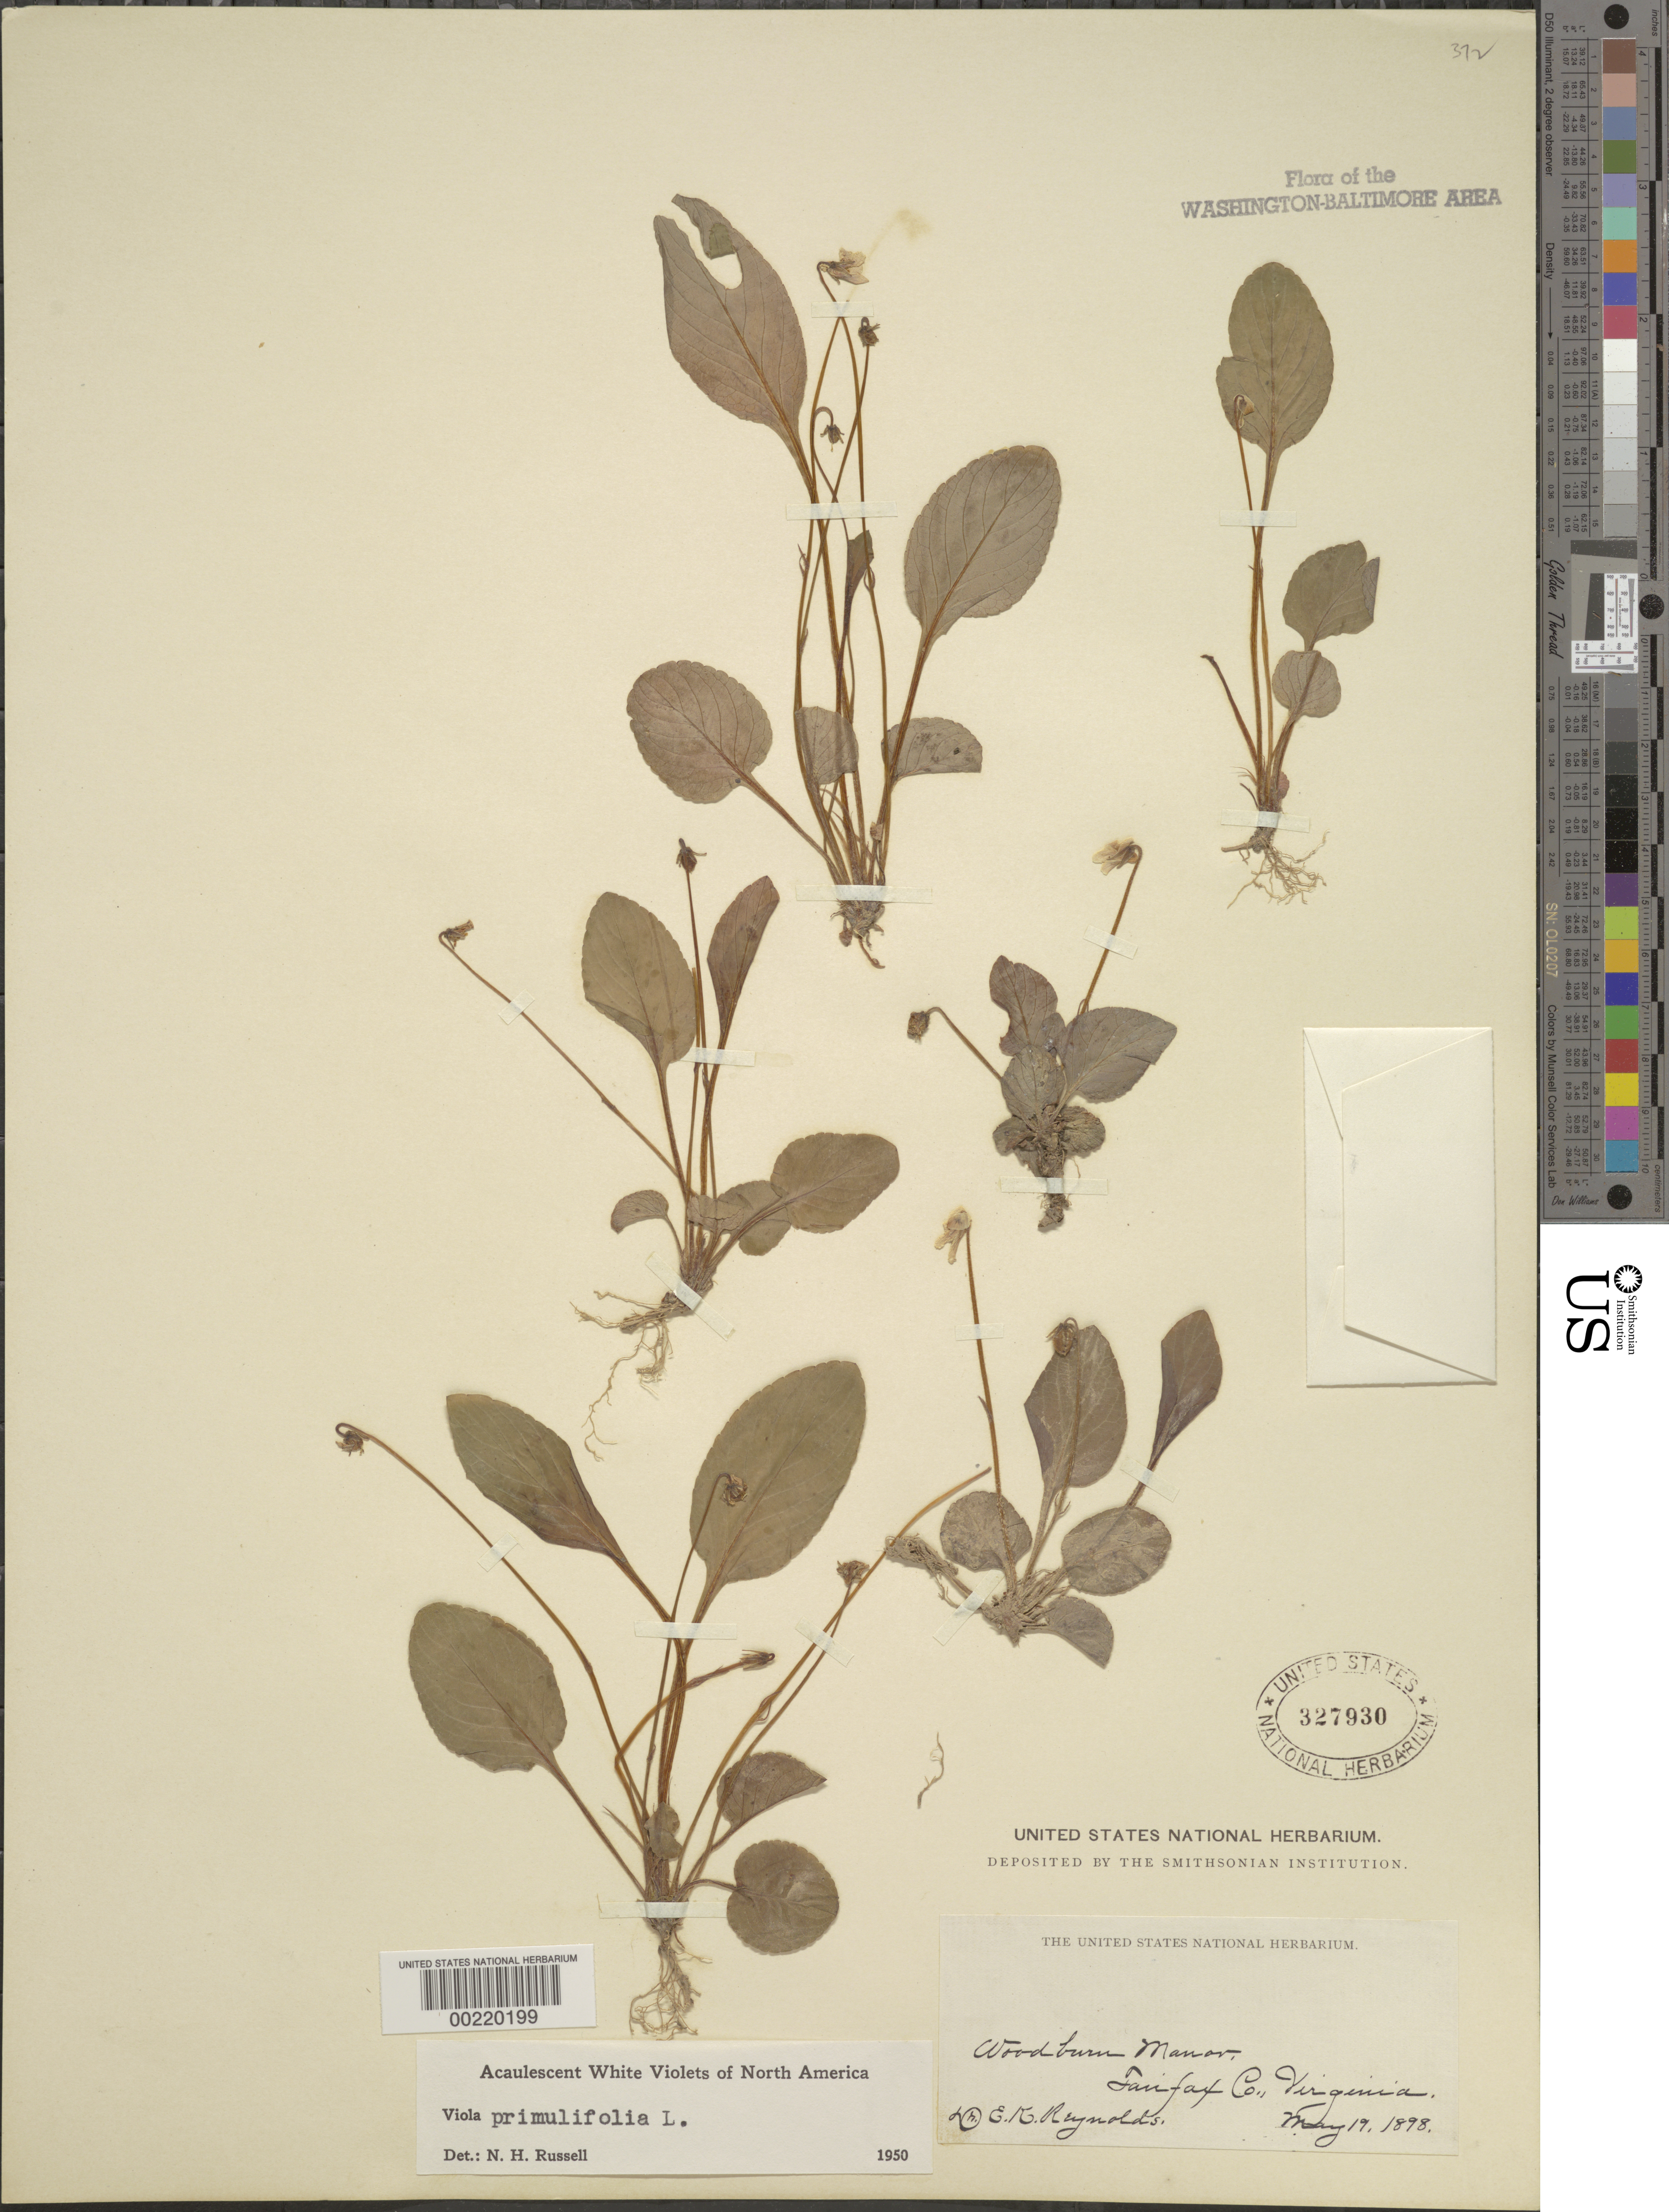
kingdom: Plantae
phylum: Tracheophyta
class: Magnoliopsida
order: Malpighiales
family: Violaceae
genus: Viola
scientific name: Viola primulifolia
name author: L.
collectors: E. Reynolds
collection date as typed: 19 May 1898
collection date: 1898-05-19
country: United States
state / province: Virginia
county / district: Fairfax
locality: Wood Burn Manor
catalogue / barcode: US 327930